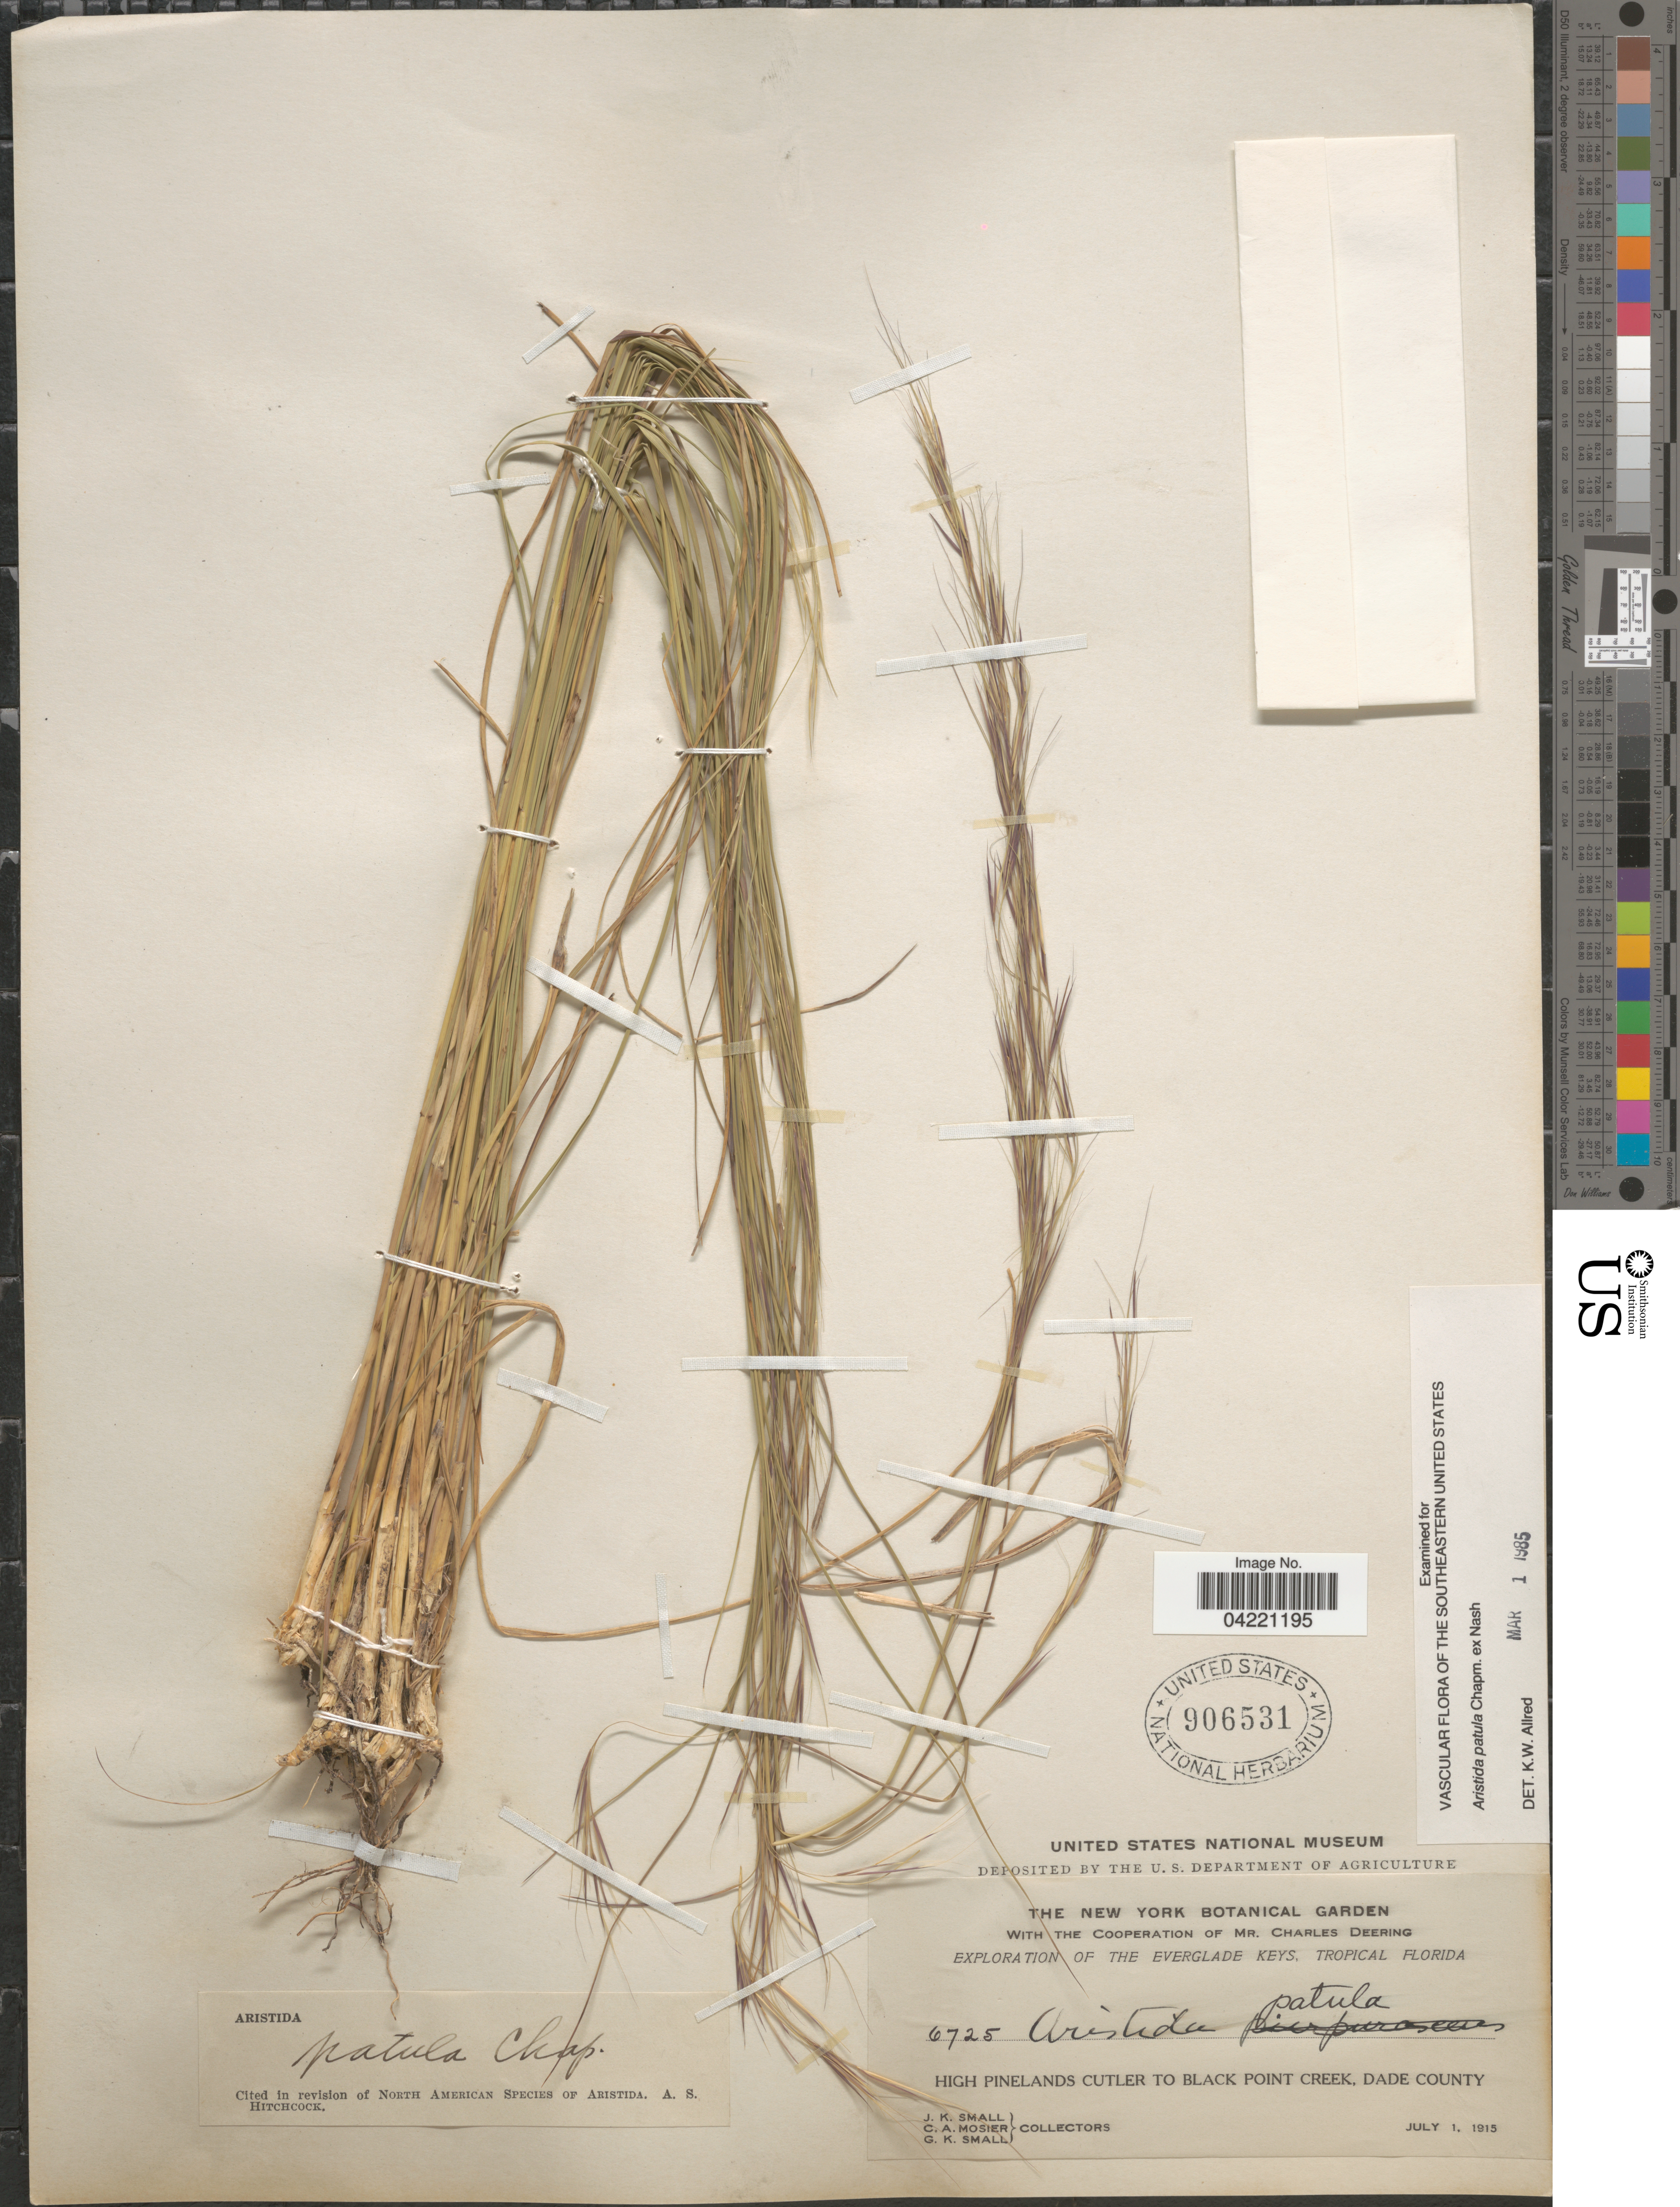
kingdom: Plantae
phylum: Tracheophyta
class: Liliopsida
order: Poales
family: Poaceae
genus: Aristida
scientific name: Aristida patula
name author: Chapm. ex Nash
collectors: J. K. Small, C. A. Mosier & G. K. Small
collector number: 6725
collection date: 1915-07-01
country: United States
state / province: Florida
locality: Exploration of the Everglade Keys, Tropical Florida. High pinelands Cutler to Black Point Creek, Dade County.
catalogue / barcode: US 906531